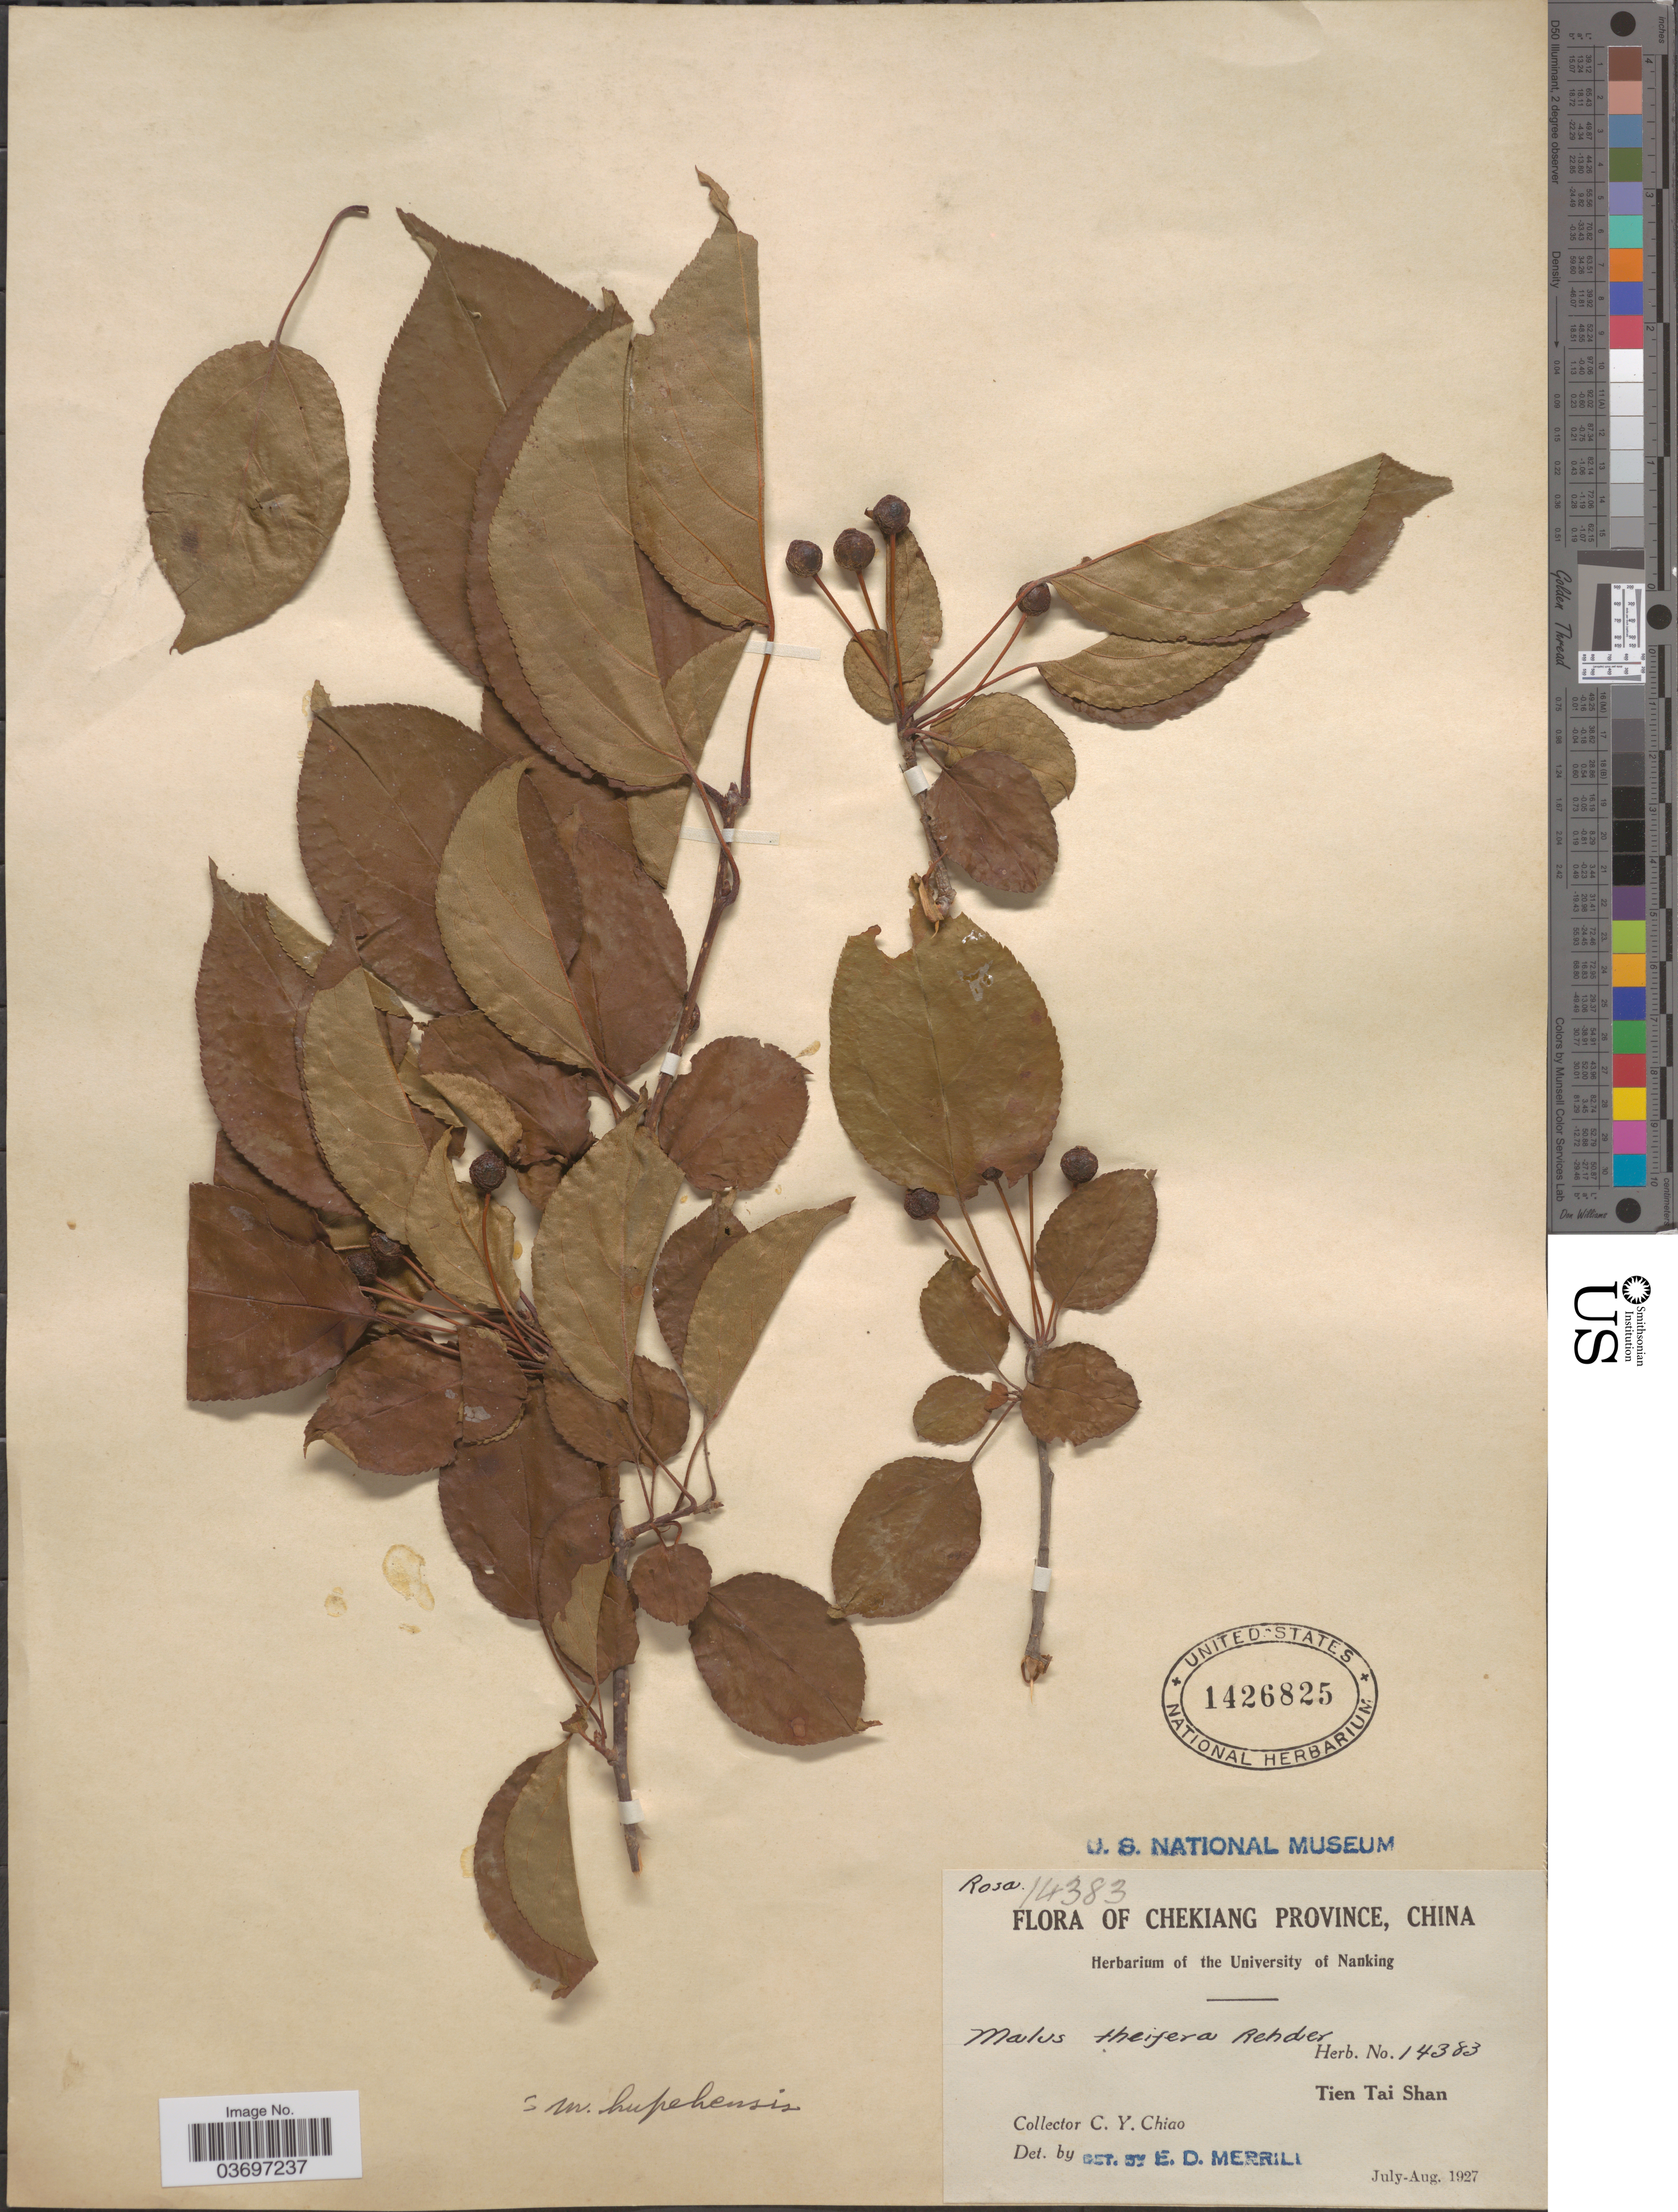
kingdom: Plantae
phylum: Tracheophyta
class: Magnoliopsida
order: Rosales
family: Rosaceae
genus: Malus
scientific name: Malus hupehensis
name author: (Pamp.) Rehder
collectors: C. Y. Chiao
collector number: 14383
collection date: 1927-07/1927-08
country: China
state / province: Zhejiang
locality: Chekiang Province. Tien Hai Shan.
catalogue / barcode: US 1426825